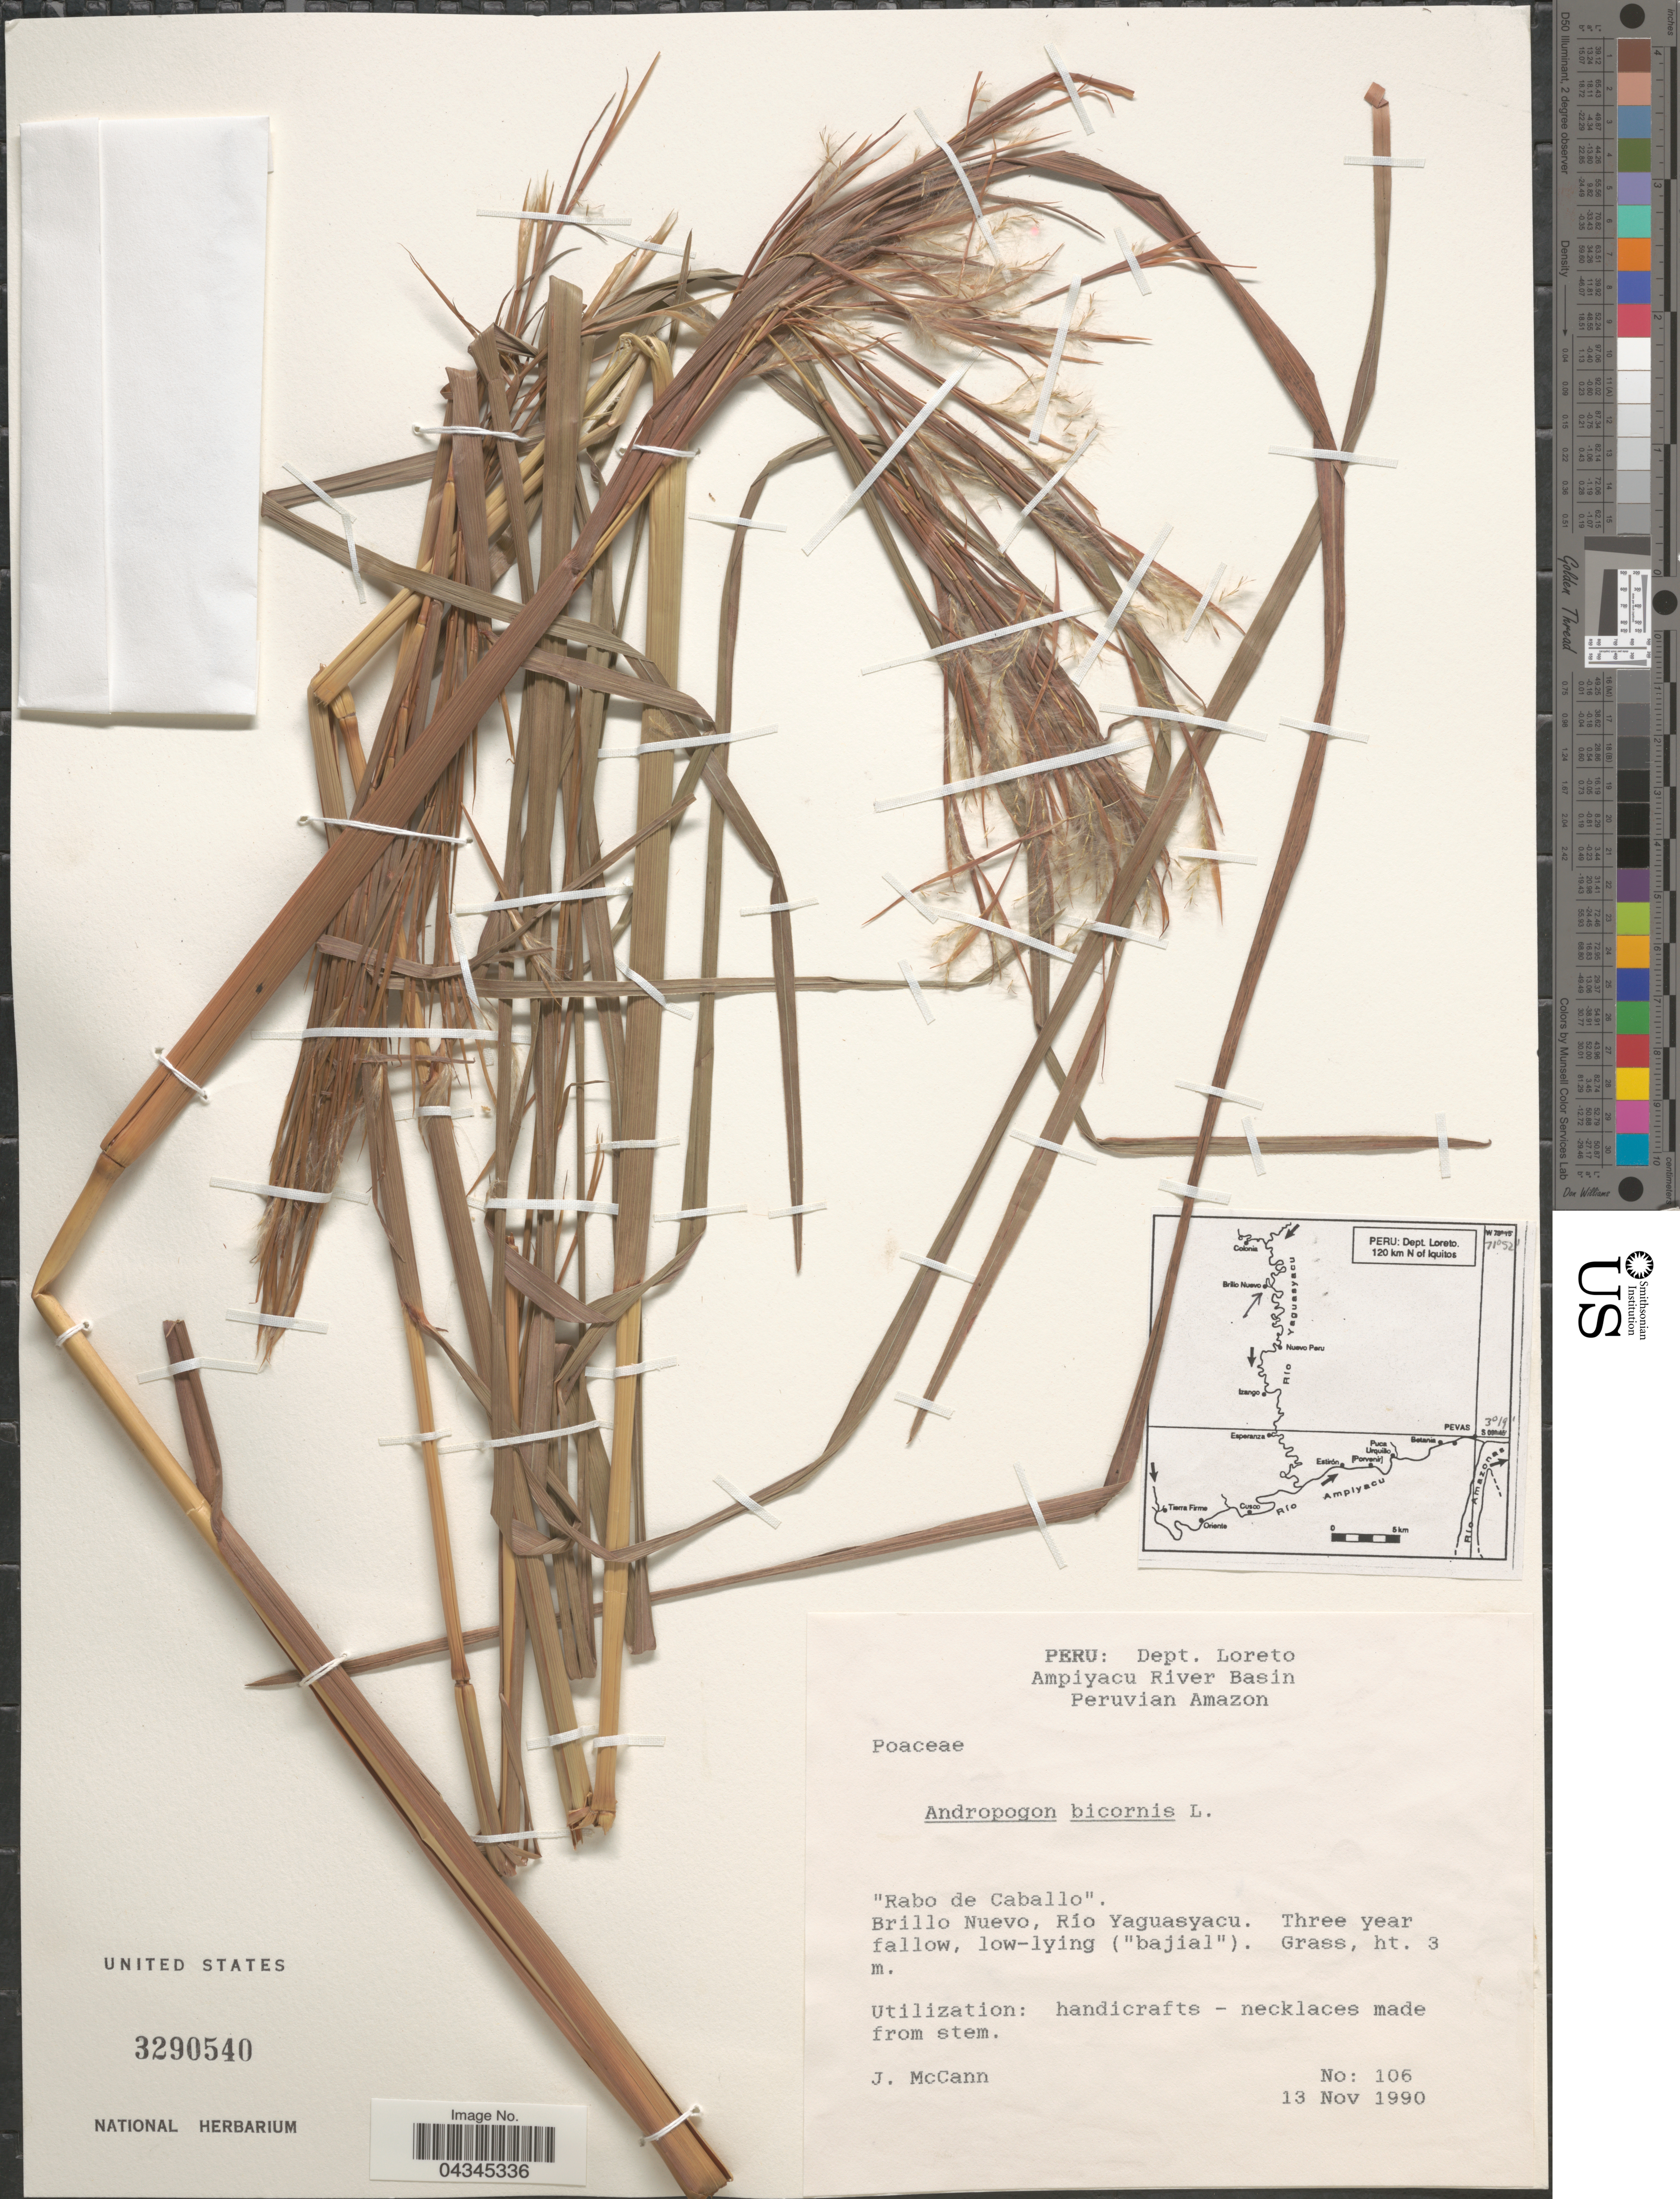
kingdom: Plantae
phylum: Tracheophyta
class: Liliopsida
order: Poales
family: Poaceae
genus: Andropogon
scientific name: Andropogon bicornis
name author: L.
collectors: J. McCann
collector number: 106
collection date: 1990-11-13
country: Peru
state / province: Loreto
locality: Dept. Loreto. Ampiyacu River Basin. Peruvian Amazon. Brillo Nuevo, Río Yaguasyacu.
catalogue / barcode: US 3290540